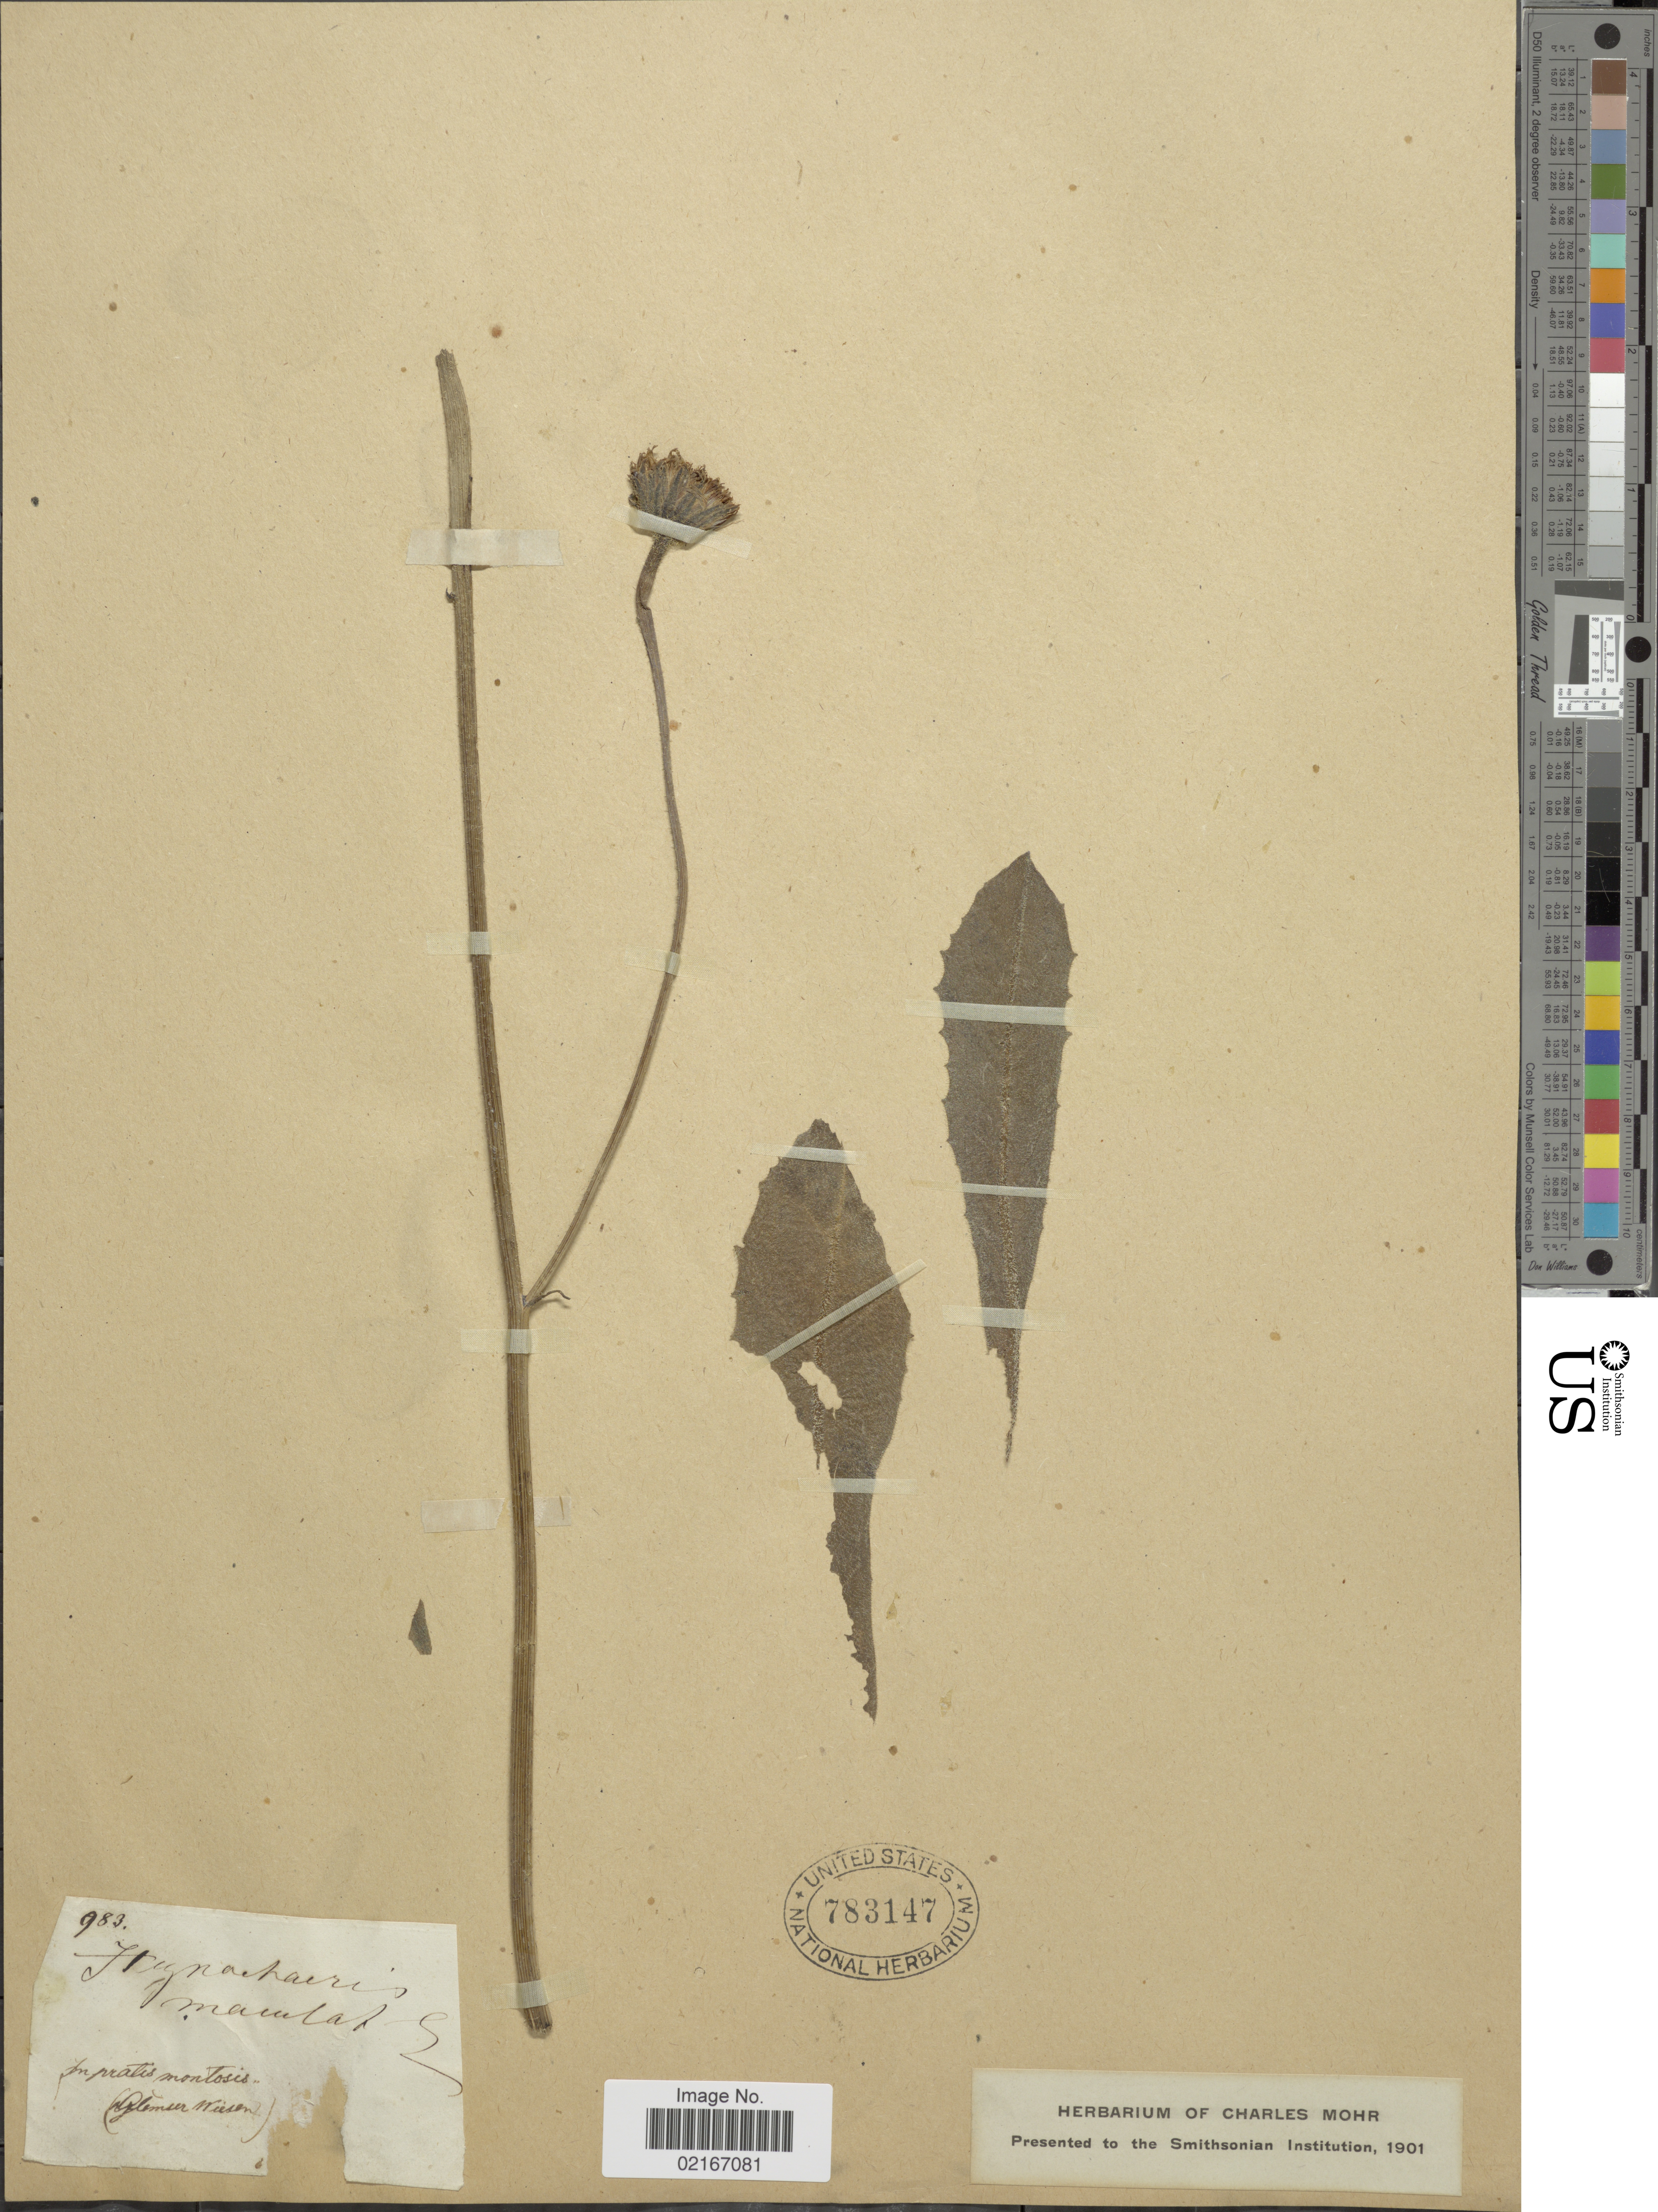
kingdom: Plantae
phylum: Tracheophyta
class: Magnoliopsida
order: Asterales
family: Asteraceae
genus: Hypochaeris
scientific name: Hypochaeris maculata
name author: L.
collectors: ex herb. Charles Mohr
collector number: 983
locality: In pratis montosis, Glemser Wiesen [interpreted]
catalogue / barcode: US 783147